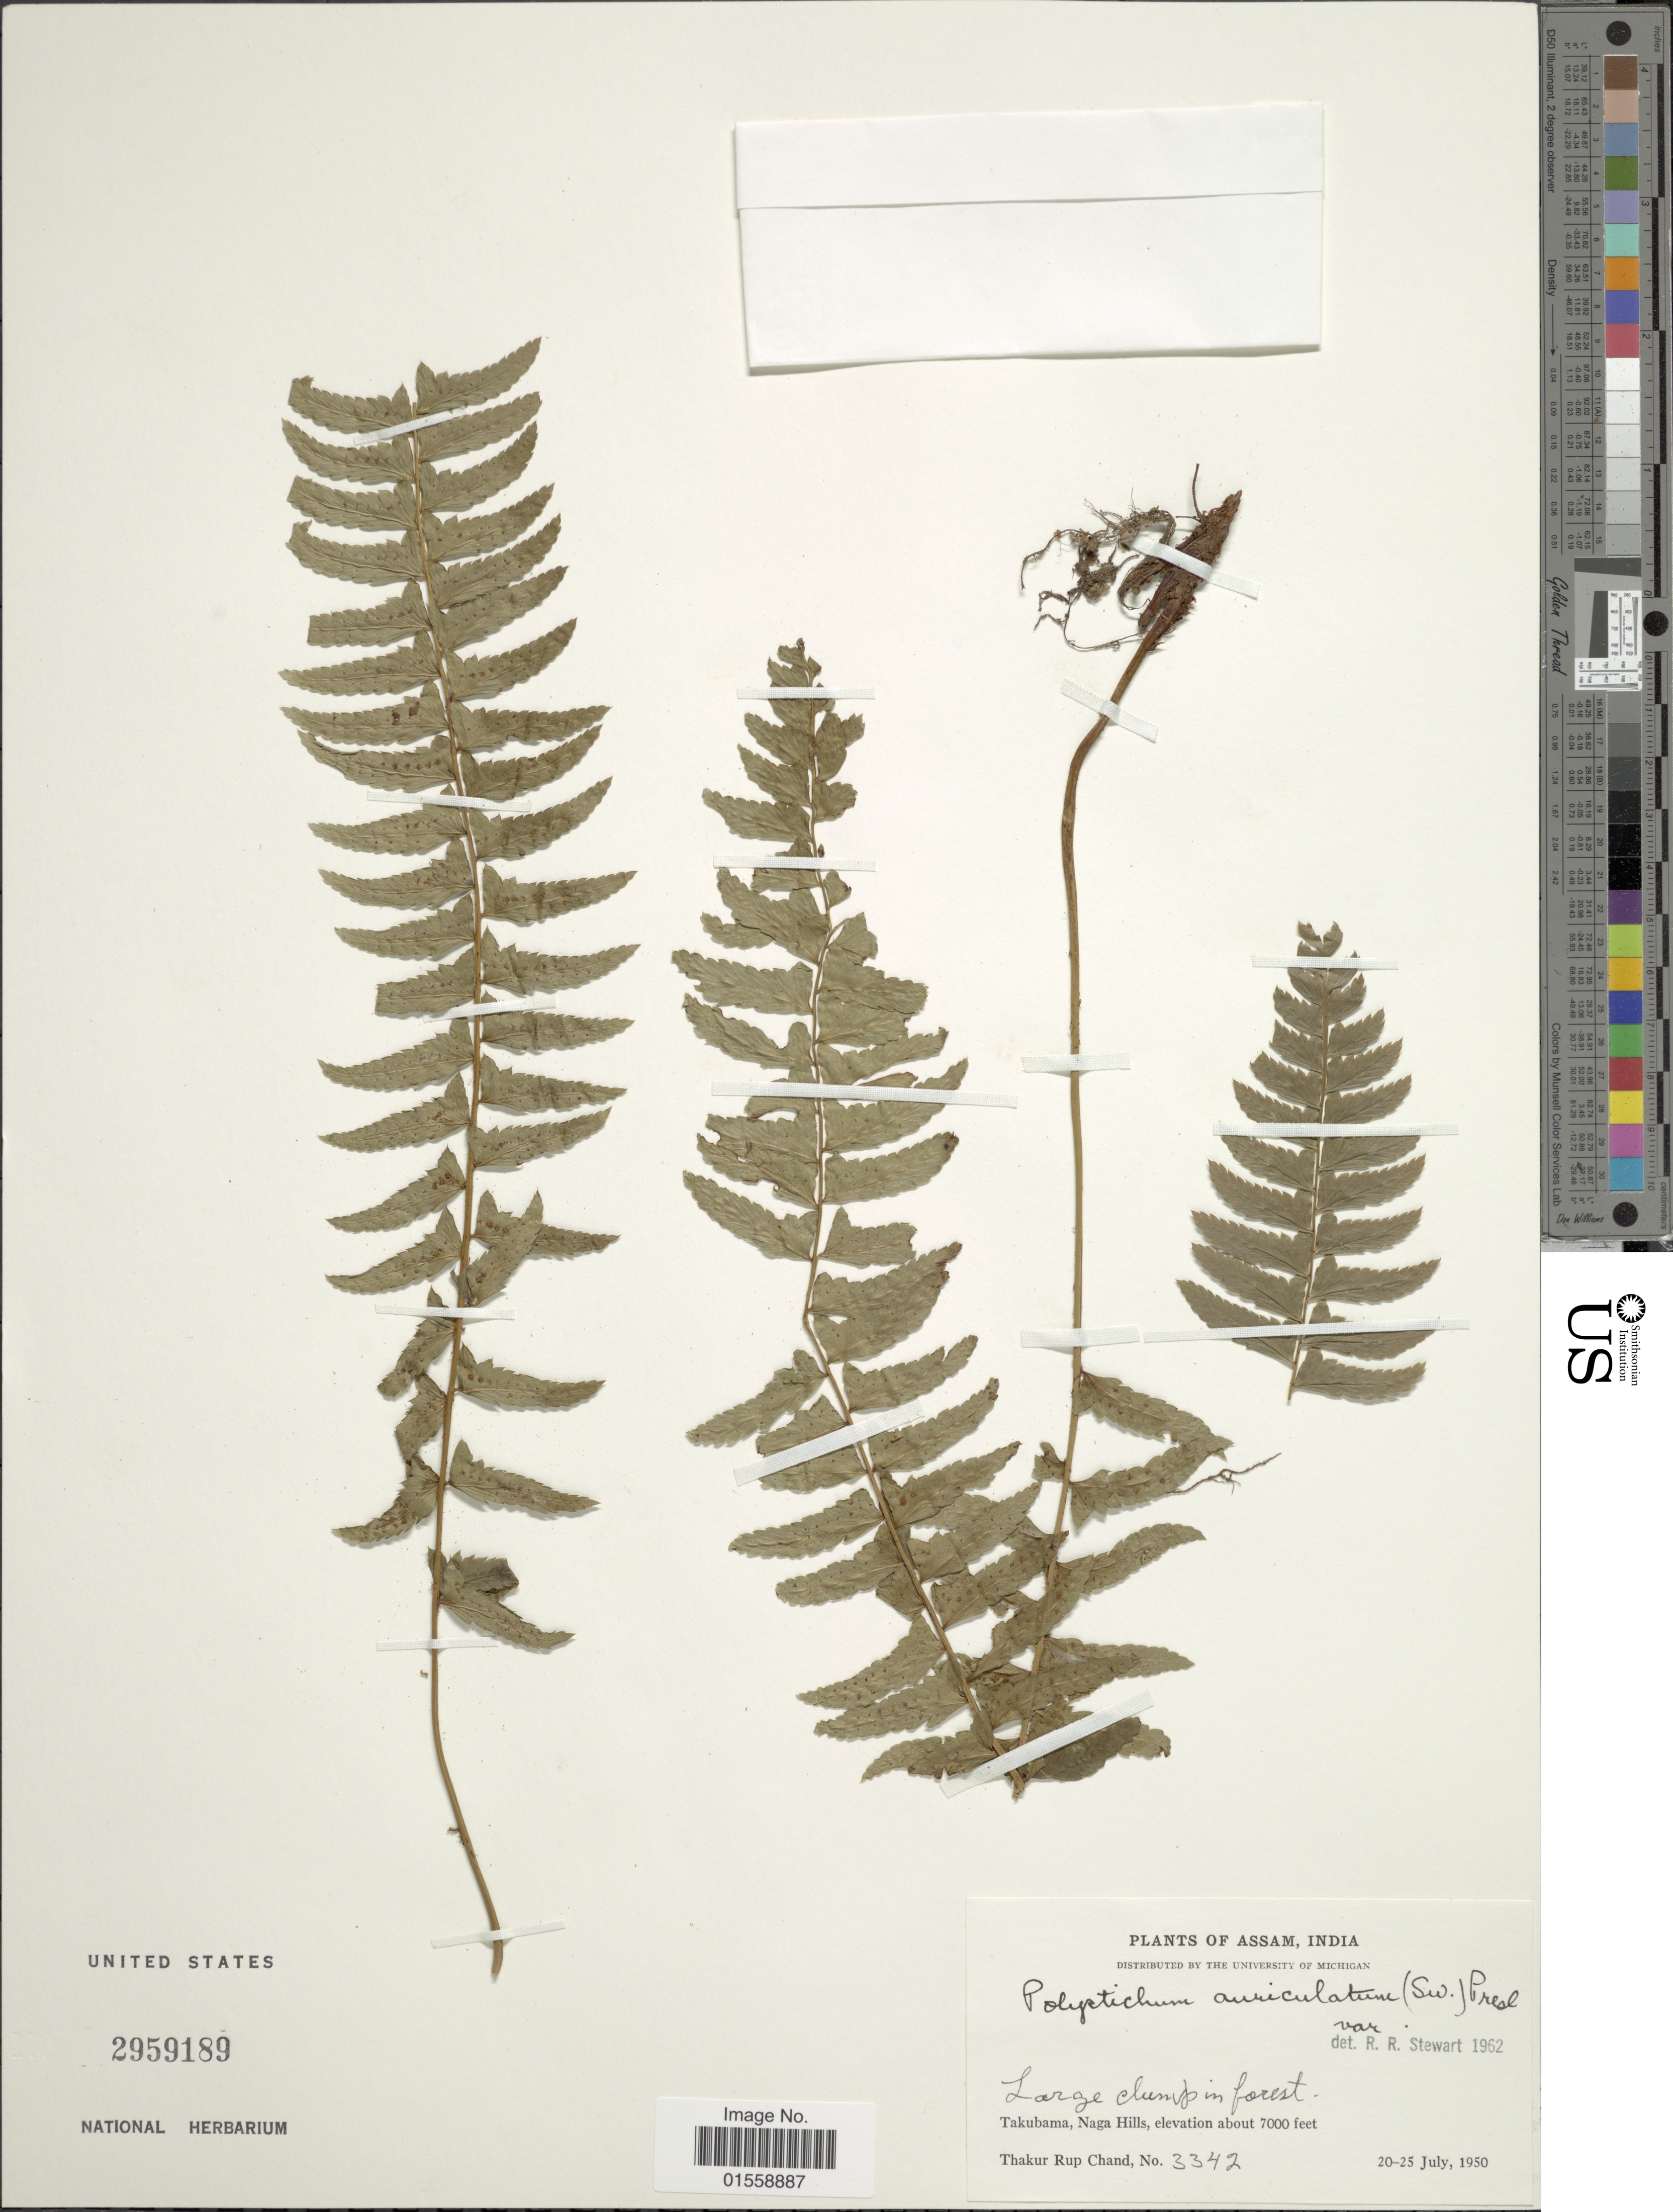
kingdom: Plantae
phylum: Tracheophyta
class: Polypodiopsida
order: Polypodiales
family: Dryopteridaceae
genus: Polystichum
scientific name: Polystichum auriculatum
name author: (L.) C. Presl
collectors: T. R. Chand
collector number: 3342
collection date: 1950-07-20/1950-07-25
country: India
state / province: Assam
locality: Assam, India, Takubama, Naga Hills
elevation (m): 2134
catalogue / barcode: US 2959189